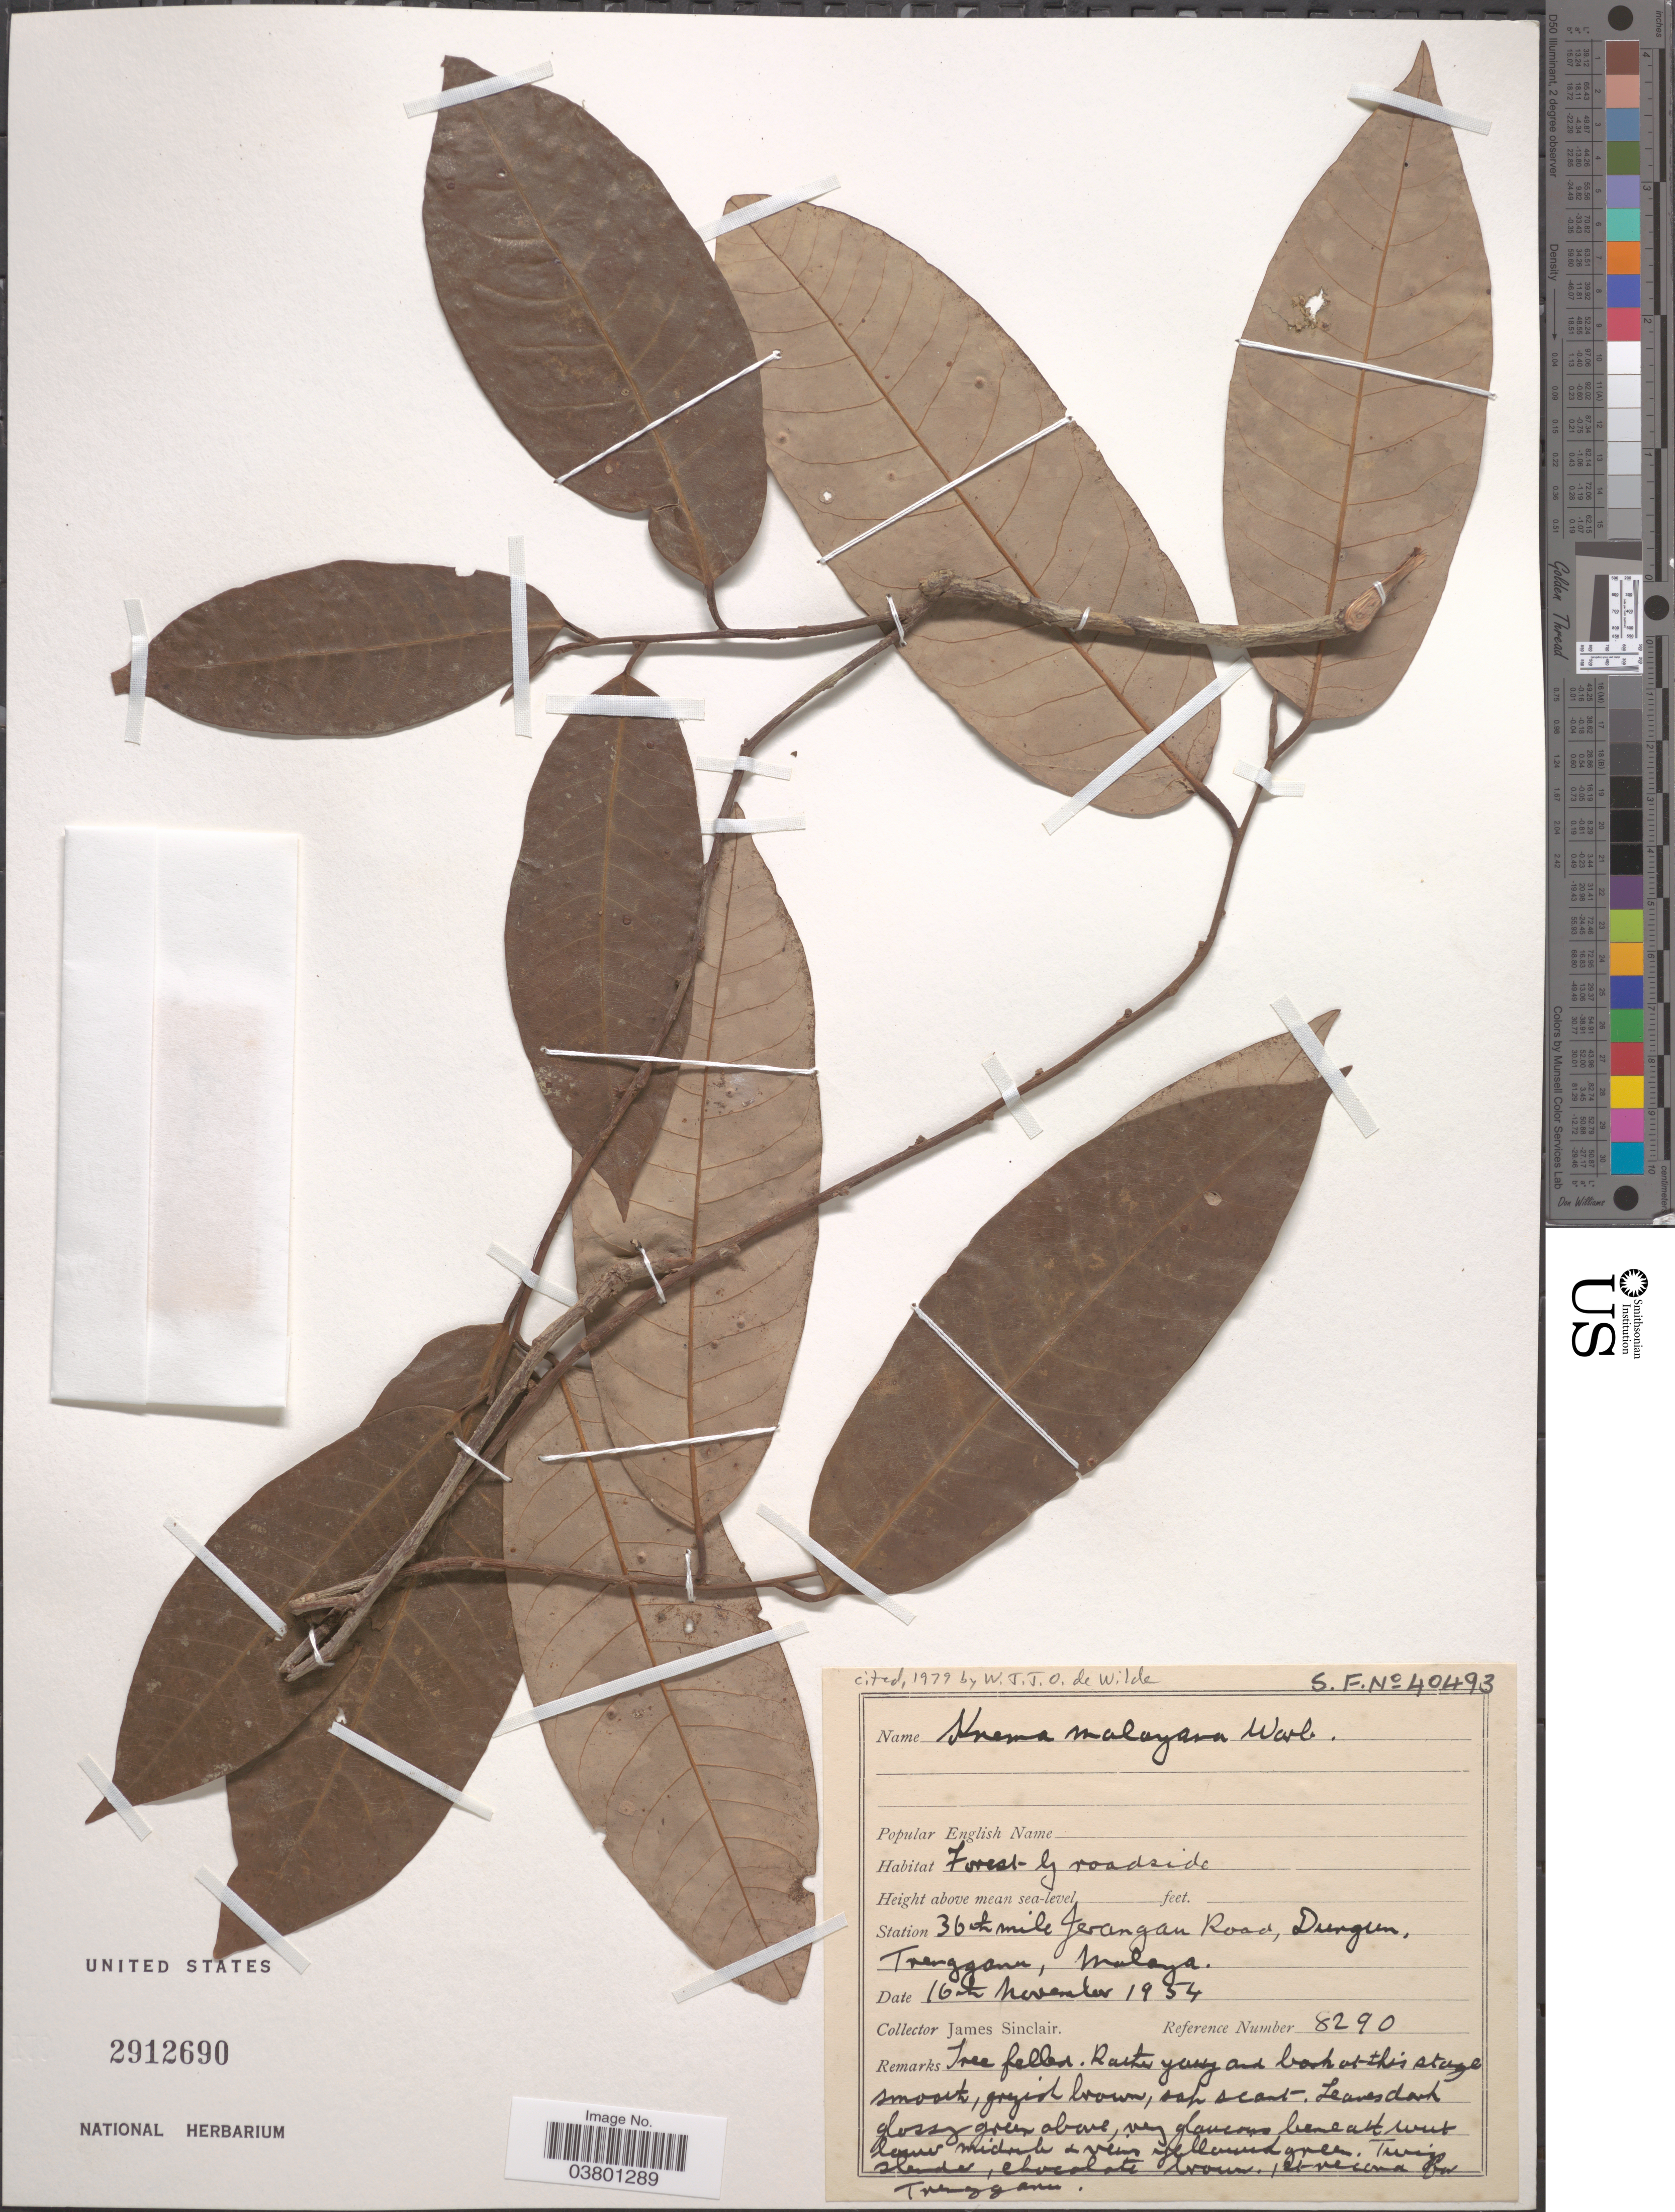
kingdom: Plantae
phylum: Tracheophyta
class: Magnoliopsida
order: Magnoliales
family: Myristicaceae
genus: Knema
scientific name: Knema malayana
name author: Warb.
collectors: J. Sinclair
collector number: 8290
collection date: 1954-11-16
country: Malaysia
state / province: Terengganu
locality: Station 36th mile Jerangau Road, Dungun, Malaya.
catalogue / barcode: US 2912690